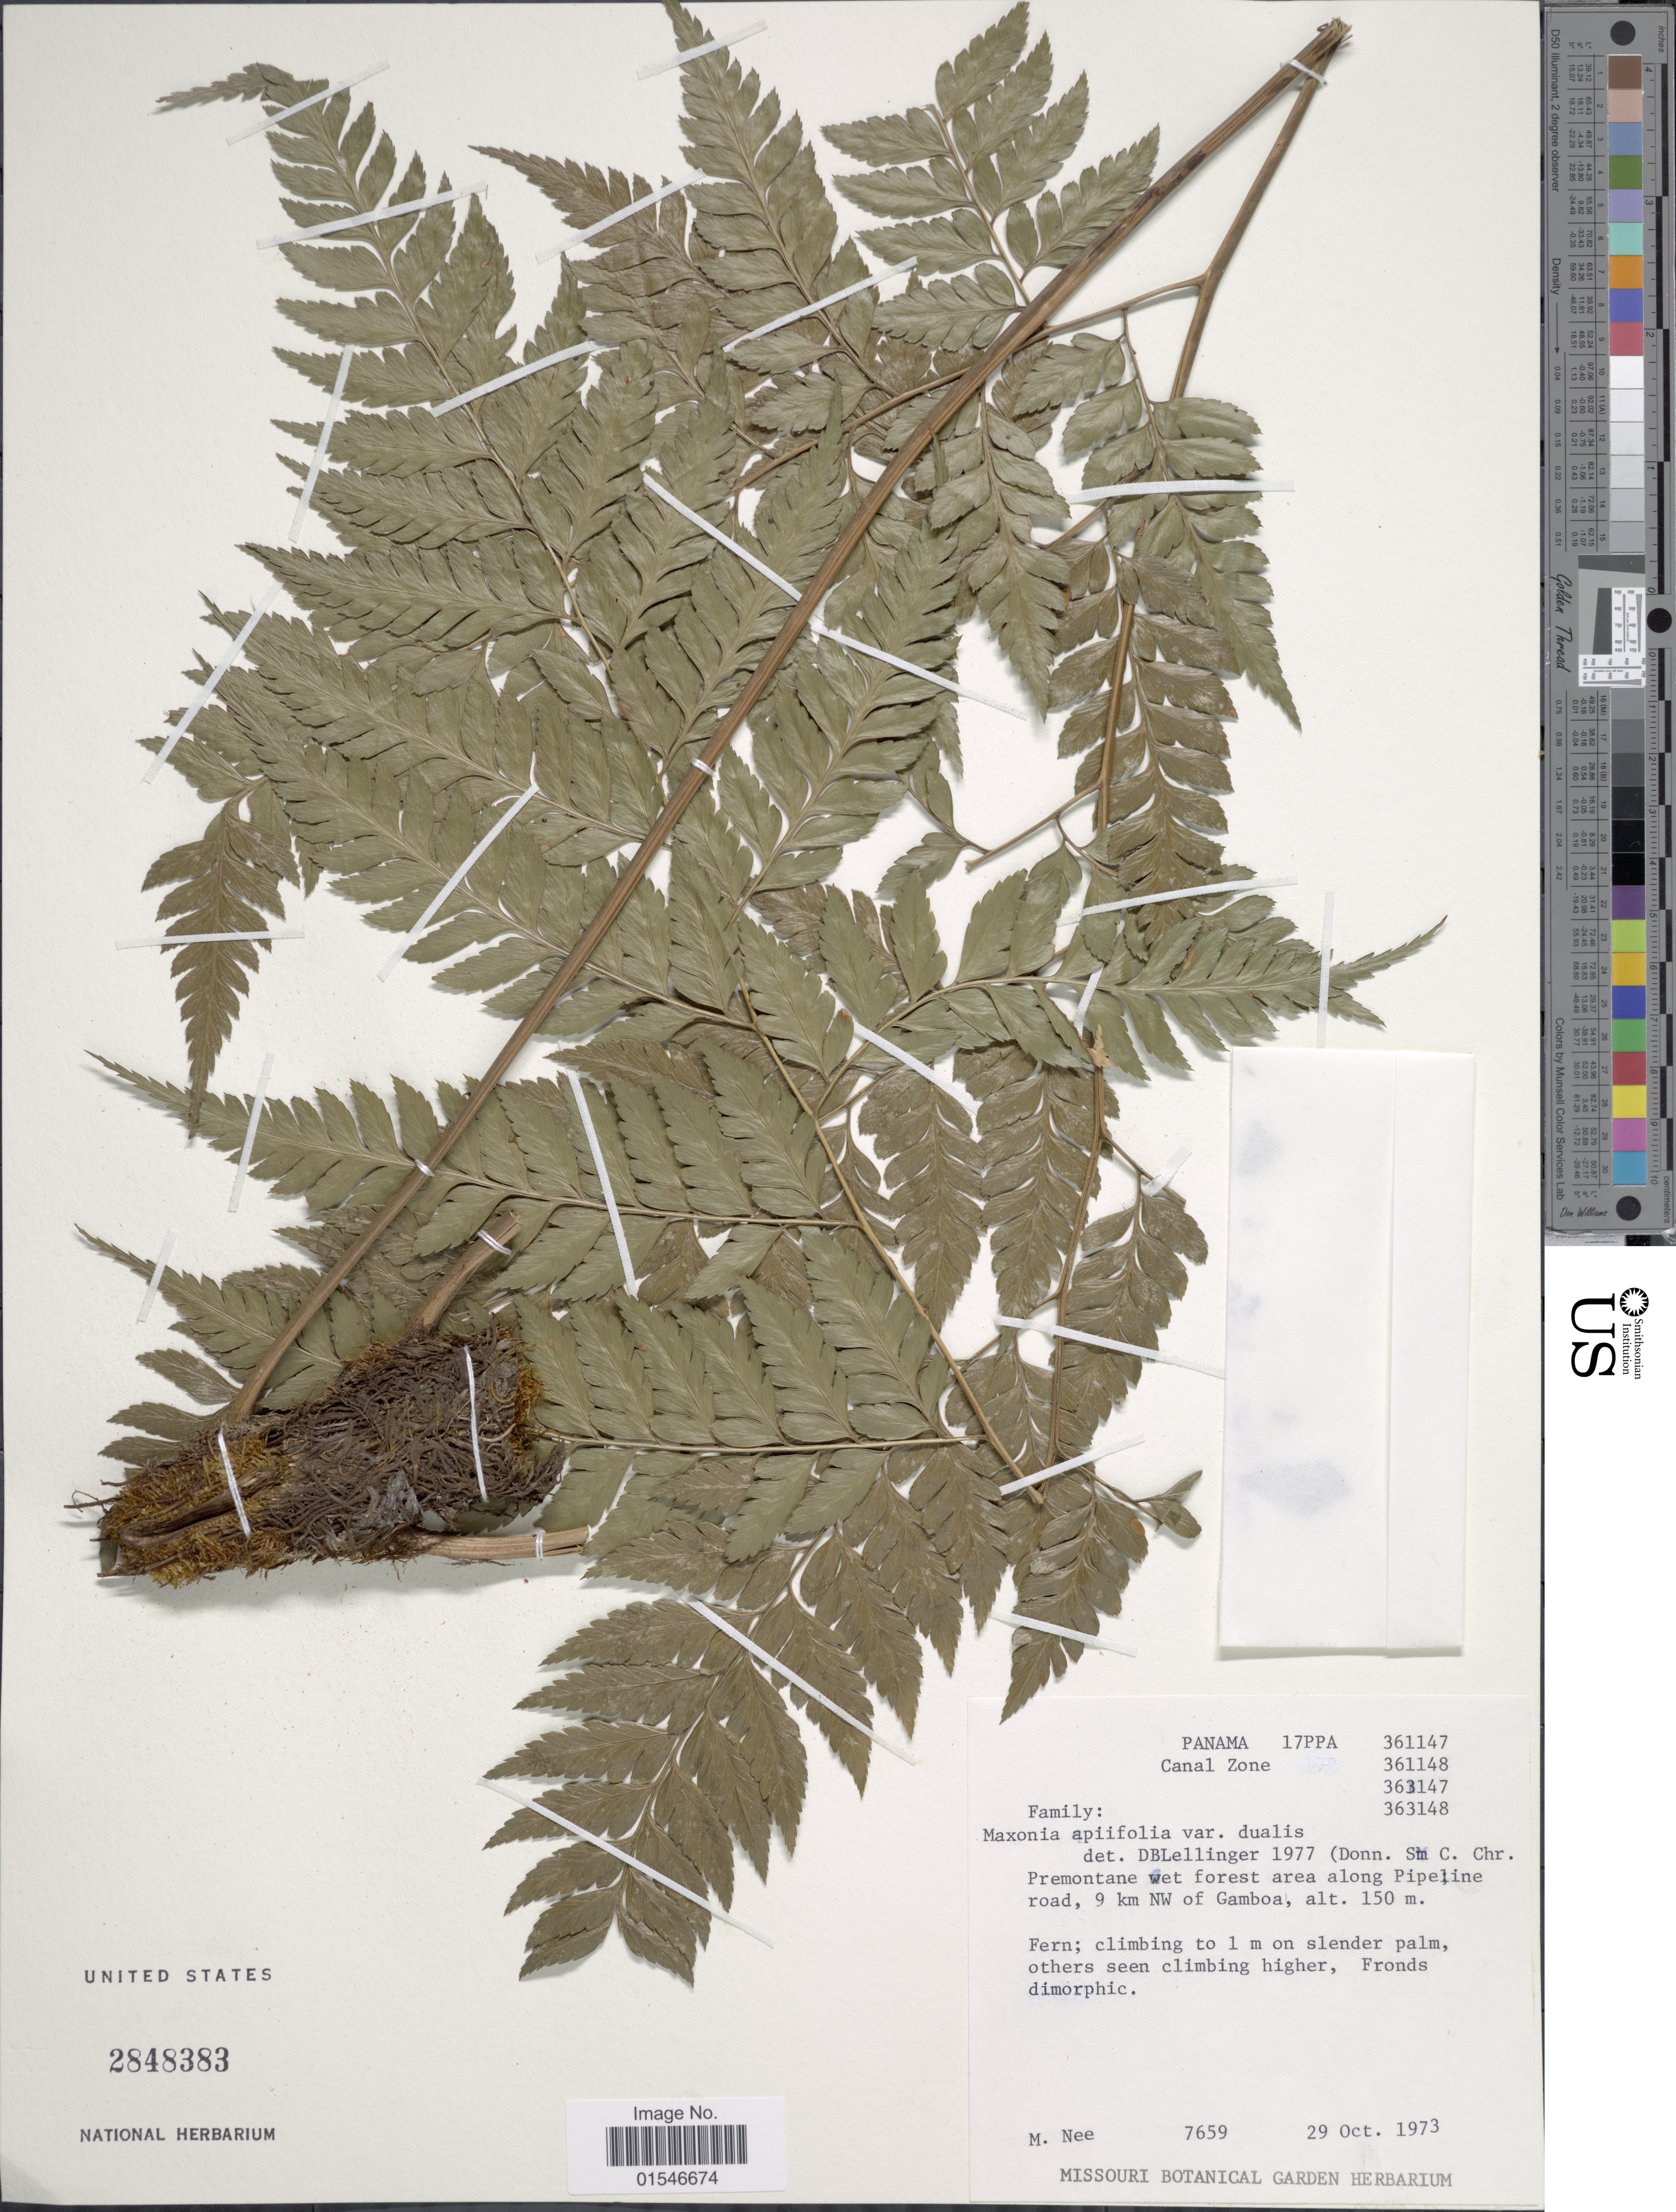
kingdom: Plantae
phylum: Tracheophyta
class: Polypodiopsida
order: Polypodiales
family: Dryopteridaceae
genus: Maxonia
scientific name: Maxonia apiifolia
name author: (Sw.) C. Chr.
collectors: M. Nee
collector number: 7659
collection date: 1973-10-29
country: Panama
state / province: Colón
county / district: Canal Zone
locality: Canal Zone. Premontane wet forest area along pipeline road, 9 km NW of Gamboa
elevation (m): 150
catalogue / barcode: US 2848383